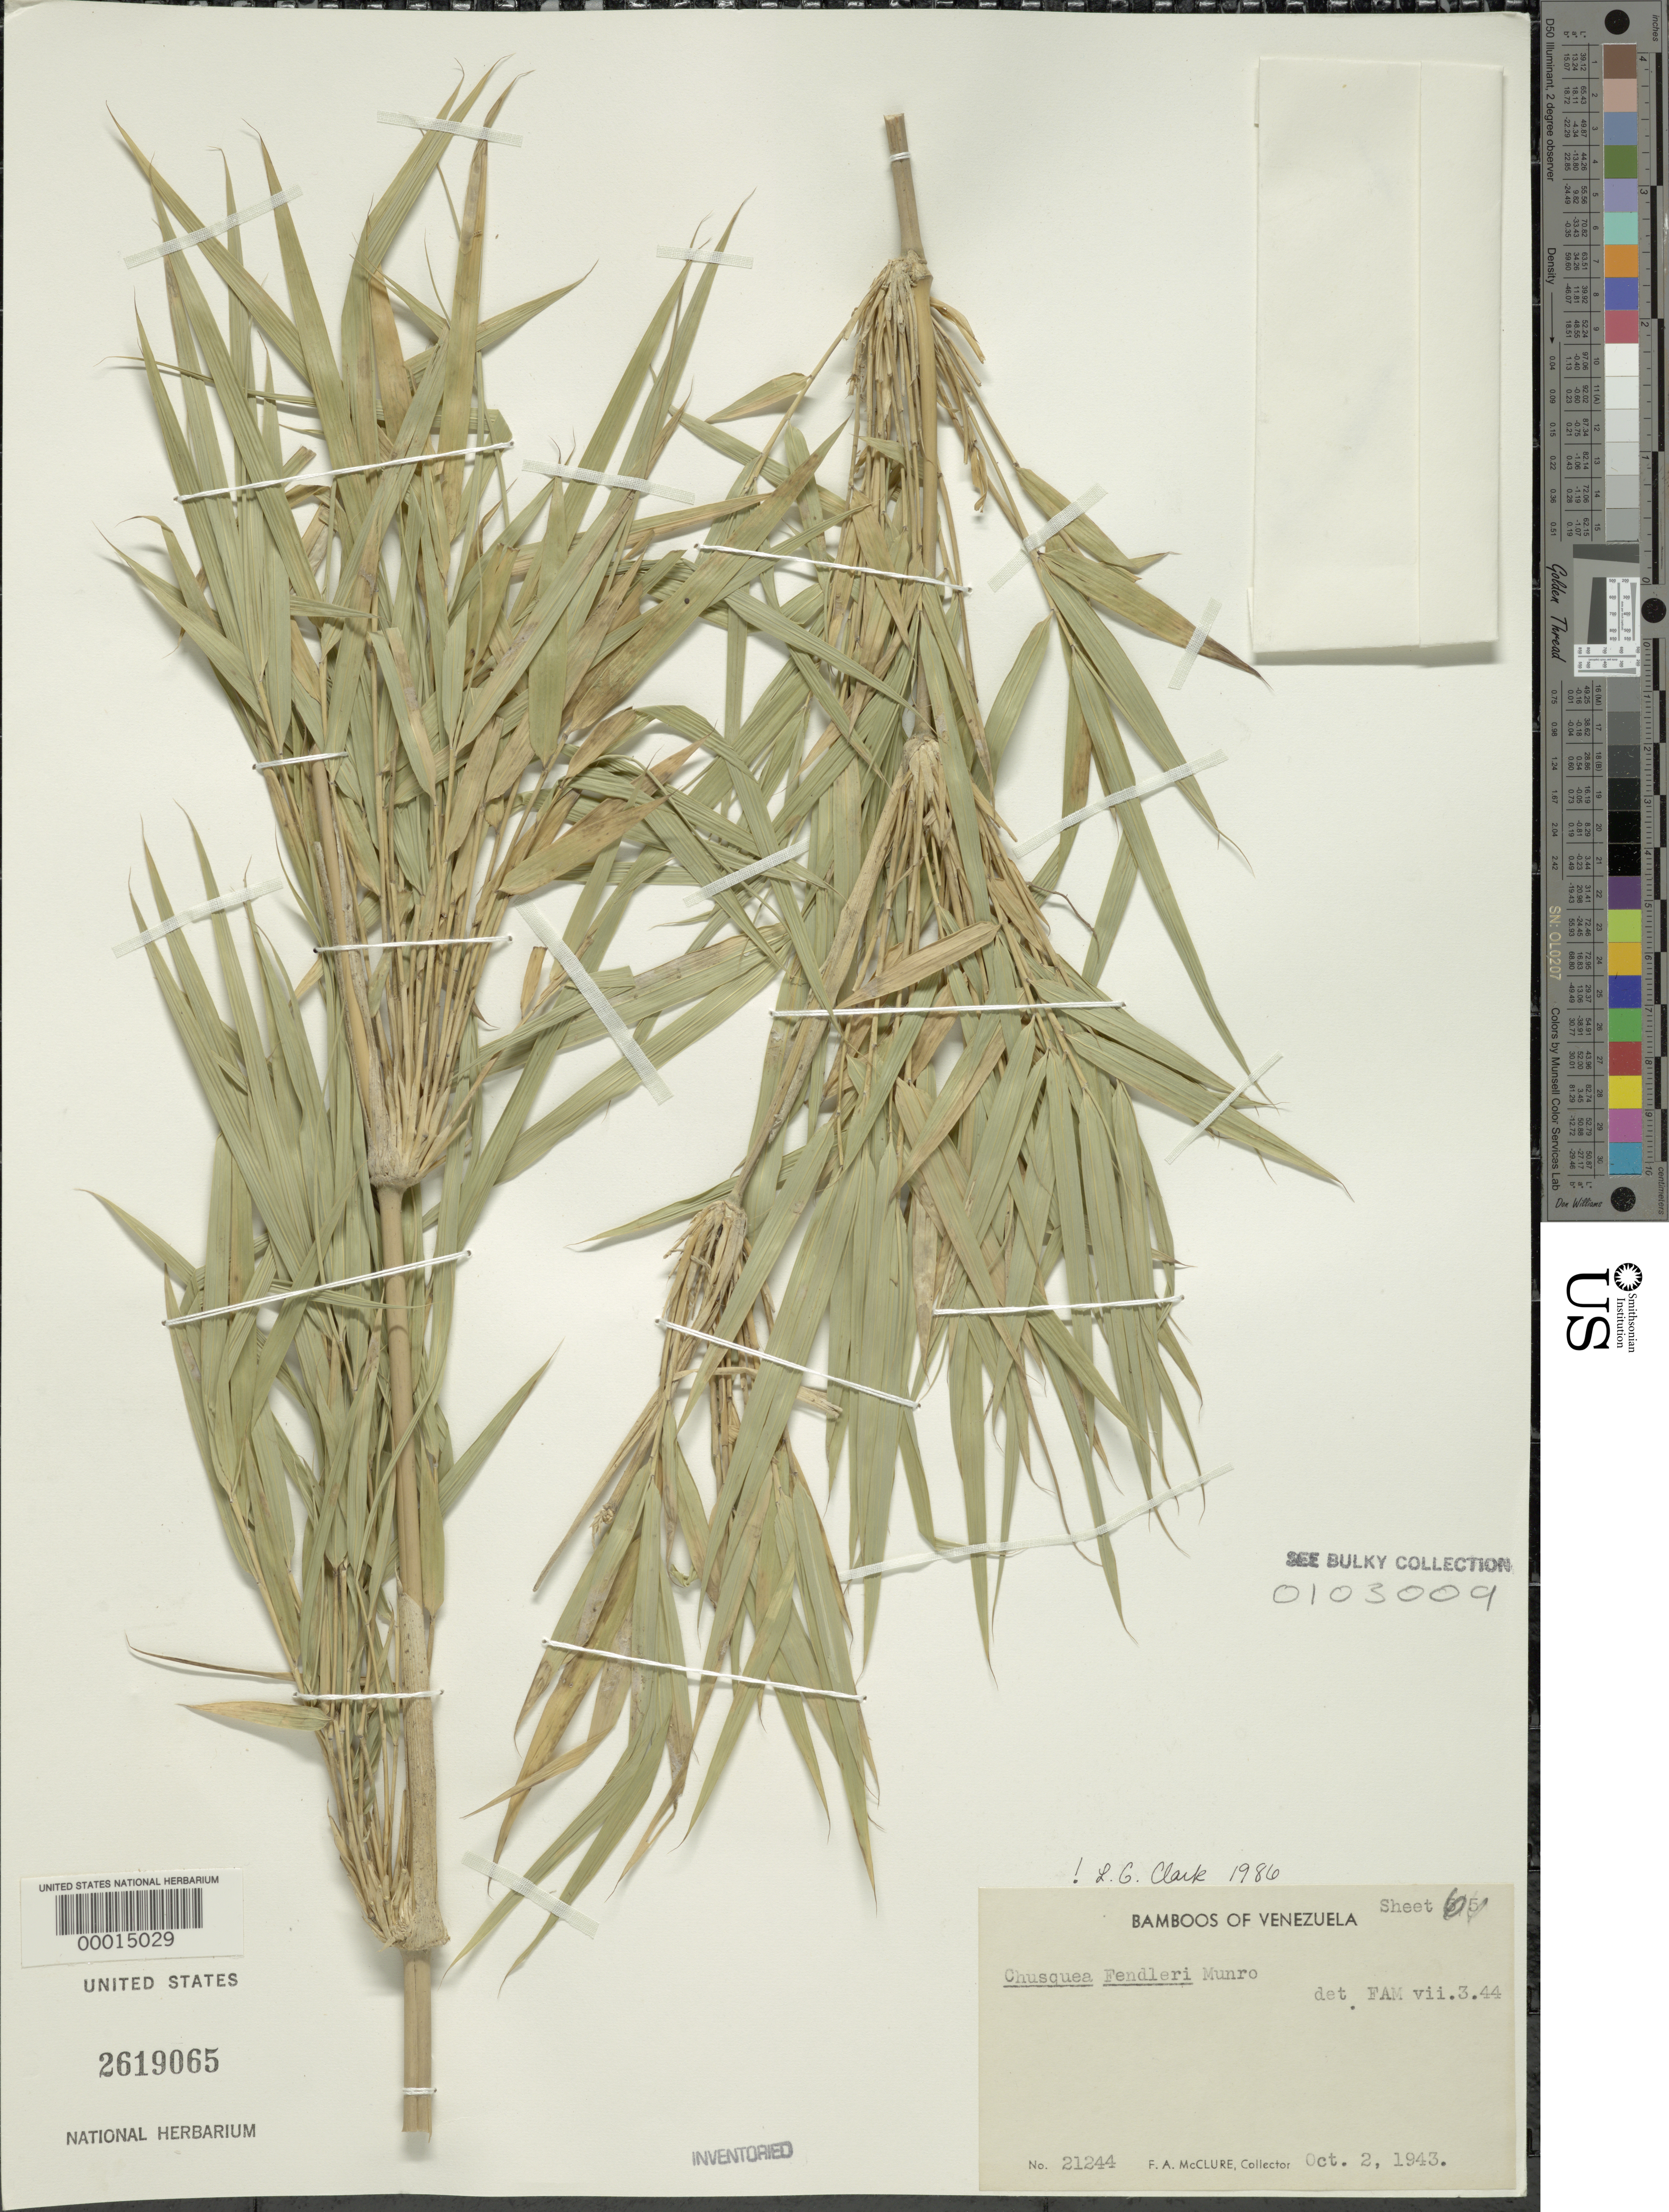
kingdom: Plantae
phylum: Tracheophyta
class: Liliopsida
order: Poales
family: Poaceae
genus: Chusquea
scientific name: Chusquea fendleri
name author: Munro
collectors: F. A. McClure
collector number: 21244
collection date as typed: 02 Oct 1943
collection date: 1943-10-02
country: Venezuela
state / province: Miranda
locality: El avila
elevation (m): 1800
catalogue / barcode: US 2619065